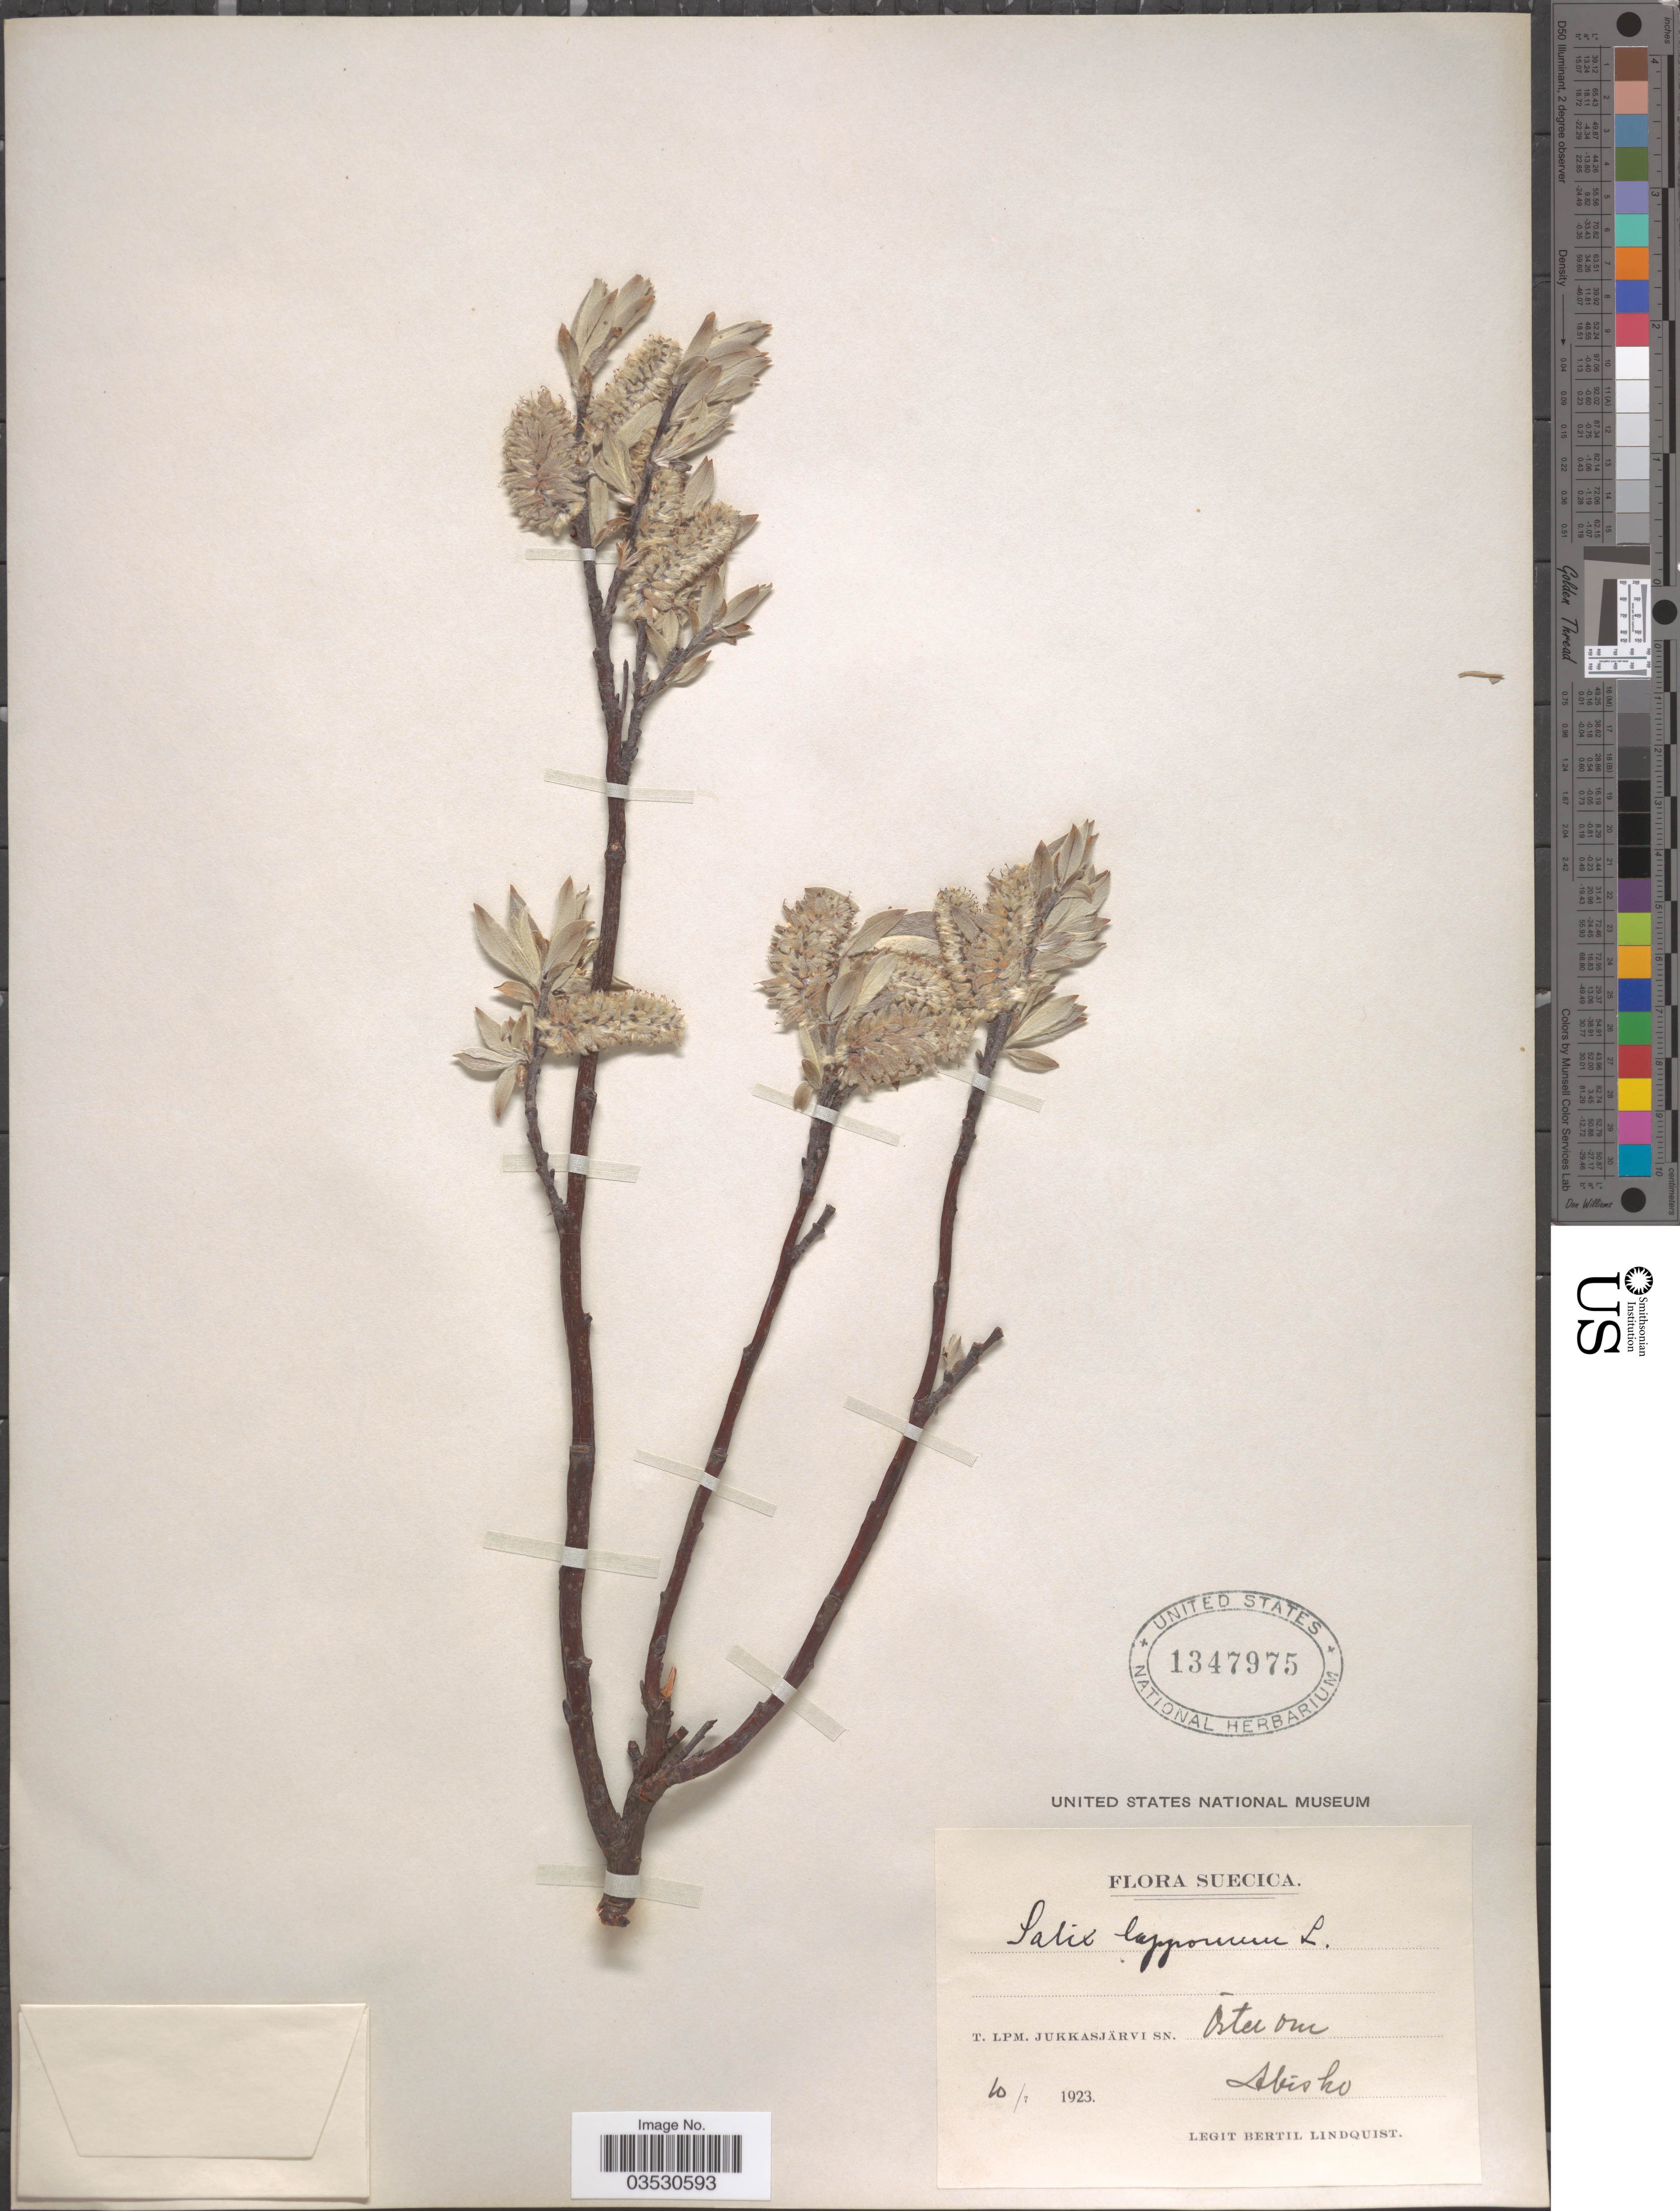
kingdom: Plantae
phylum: Tracheophyta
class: Magnoliopsida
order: Malpighiales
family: Salicaceae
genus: Salix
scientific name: Salix lapponum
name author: L.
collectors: B. Lindquist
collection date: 1923-07-10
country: Sweden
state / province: Norrbotten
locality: Suecica. T. Lpm. Jukkasjärvi sn. Öster Om Abisko.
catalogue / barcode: US 1347975